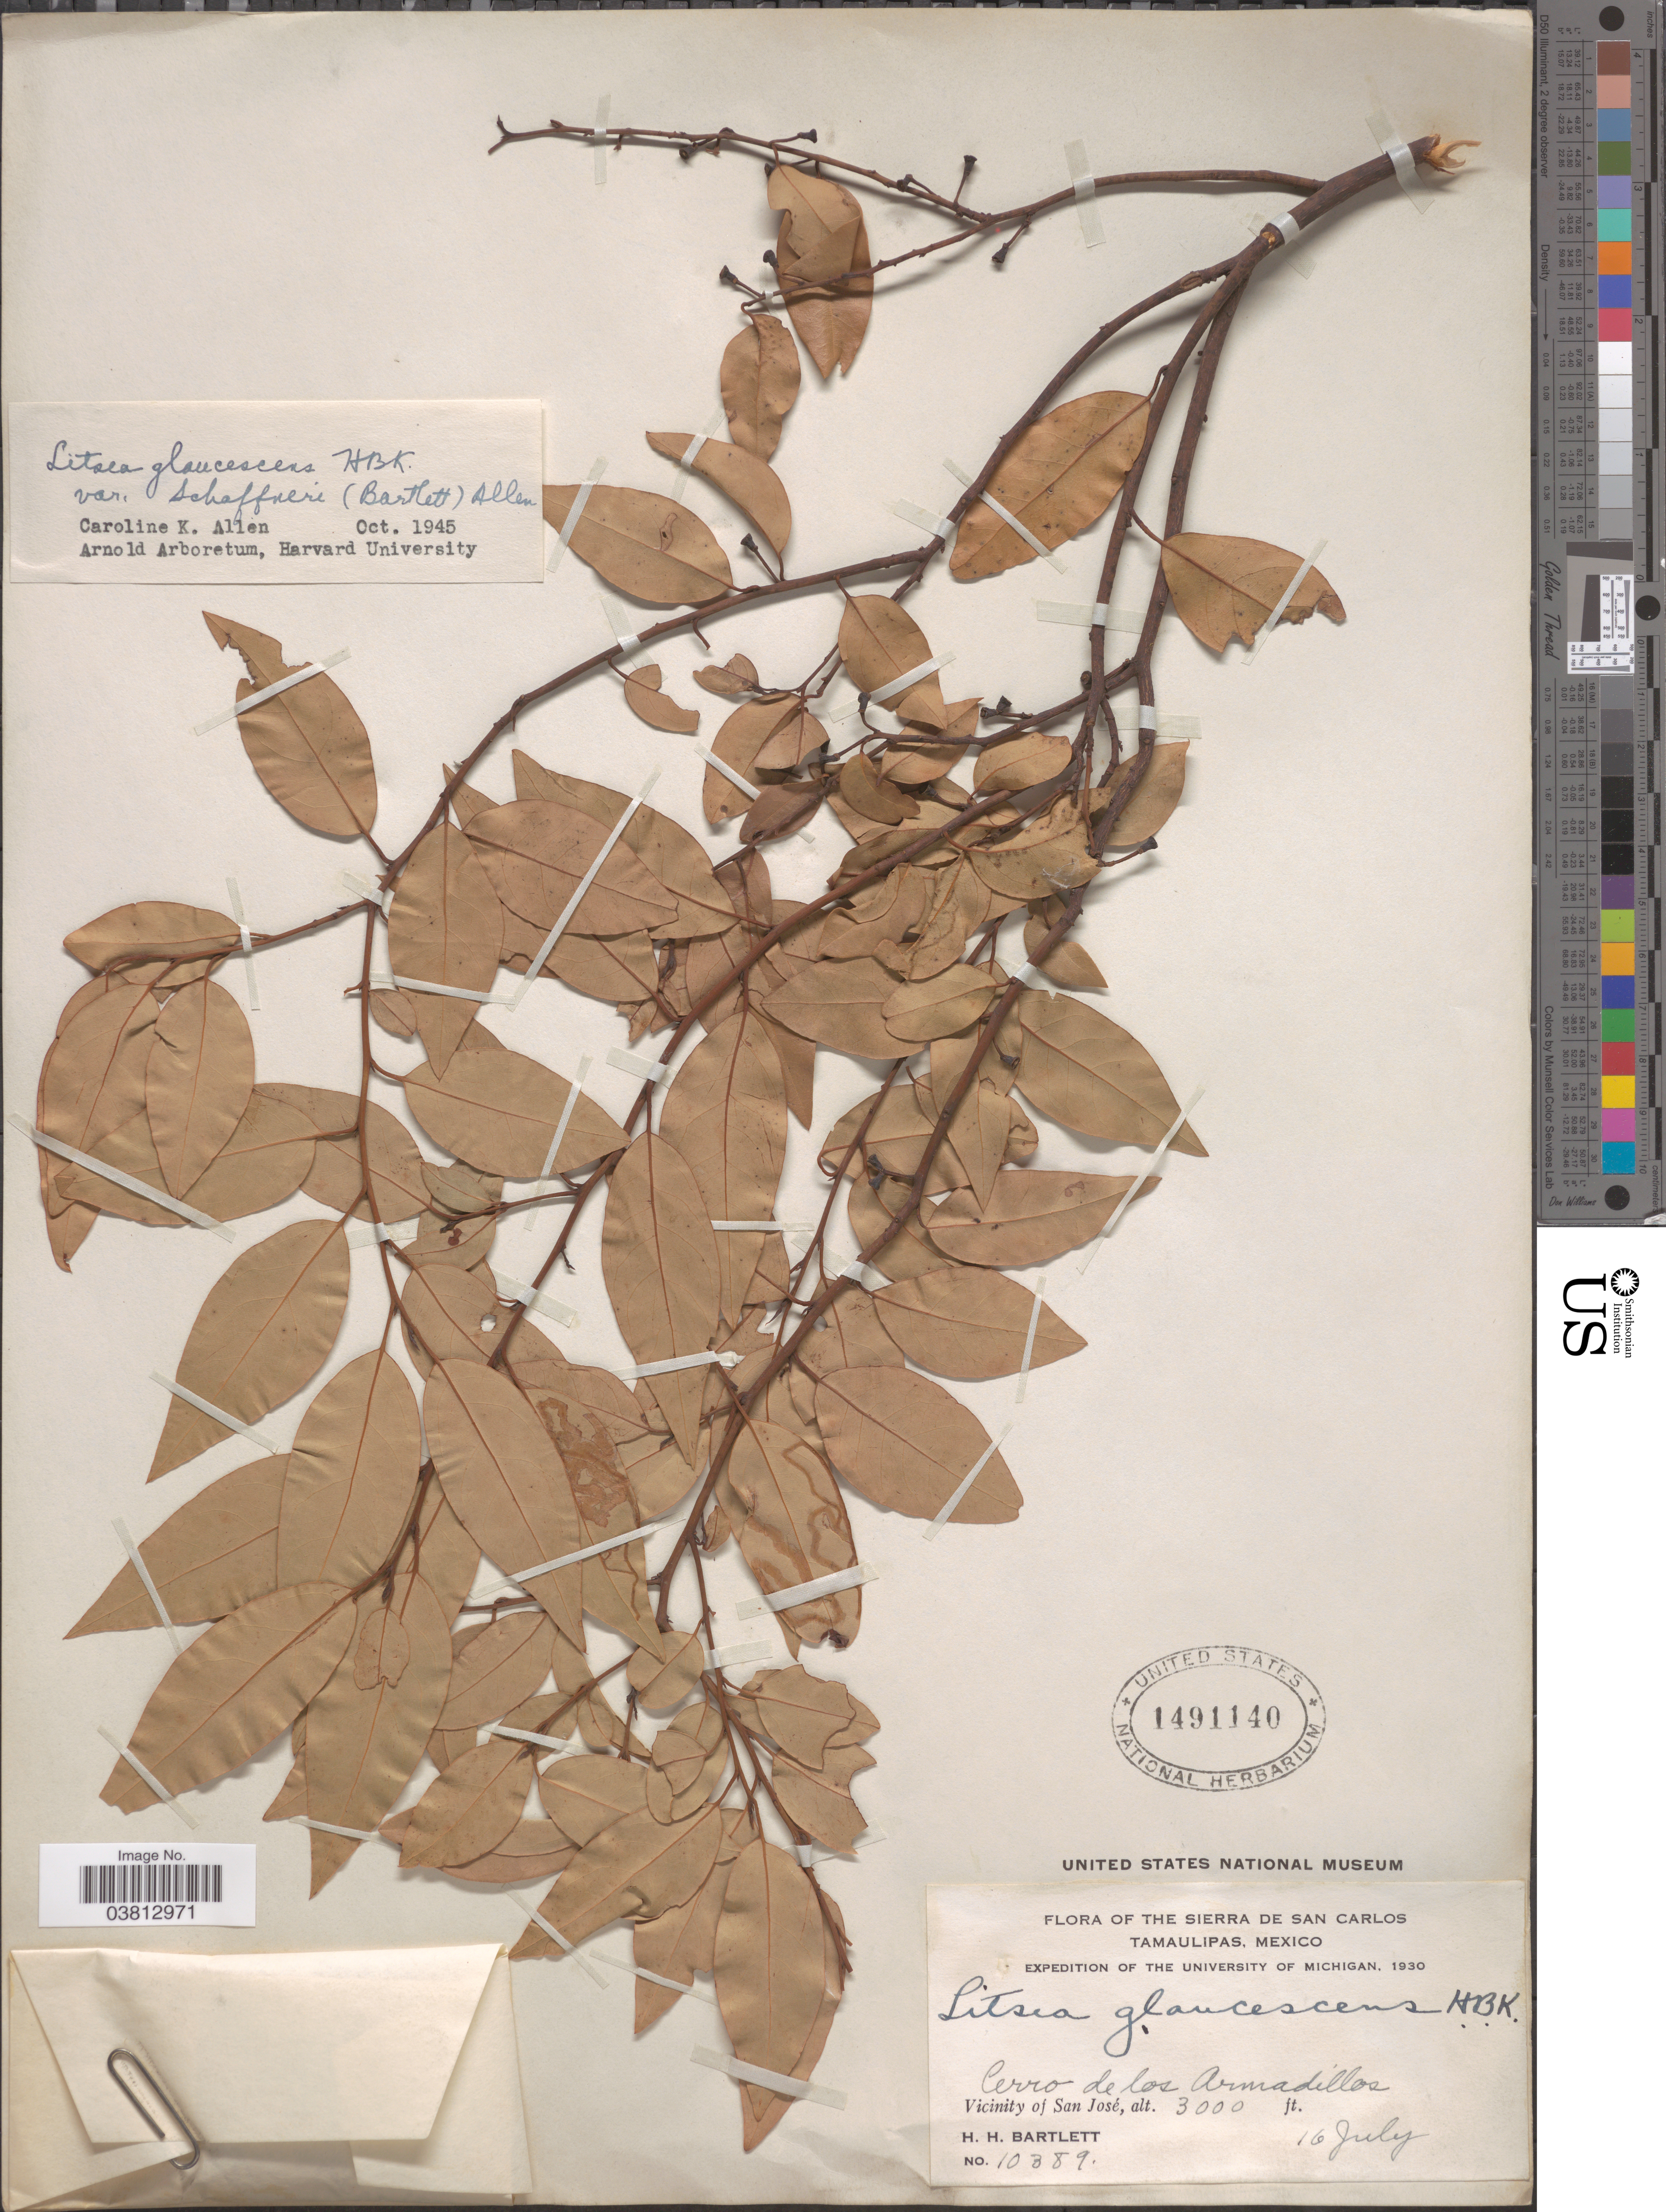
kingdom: Plantae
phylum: Tracheophyta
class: Magnoliopsida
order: Laurales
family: Lauraceae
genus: Litsea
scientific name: Litsea glaucescens var. schaffneri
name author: Kunth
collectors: H. H. Bartlett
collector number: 10389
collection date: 1930-07-16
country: Mexico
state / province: Tamaulipas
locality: Sierra De San Carlos. Cerro de los Armadillos. Vicinity of San José.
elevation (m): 914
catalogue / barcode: US 1491140